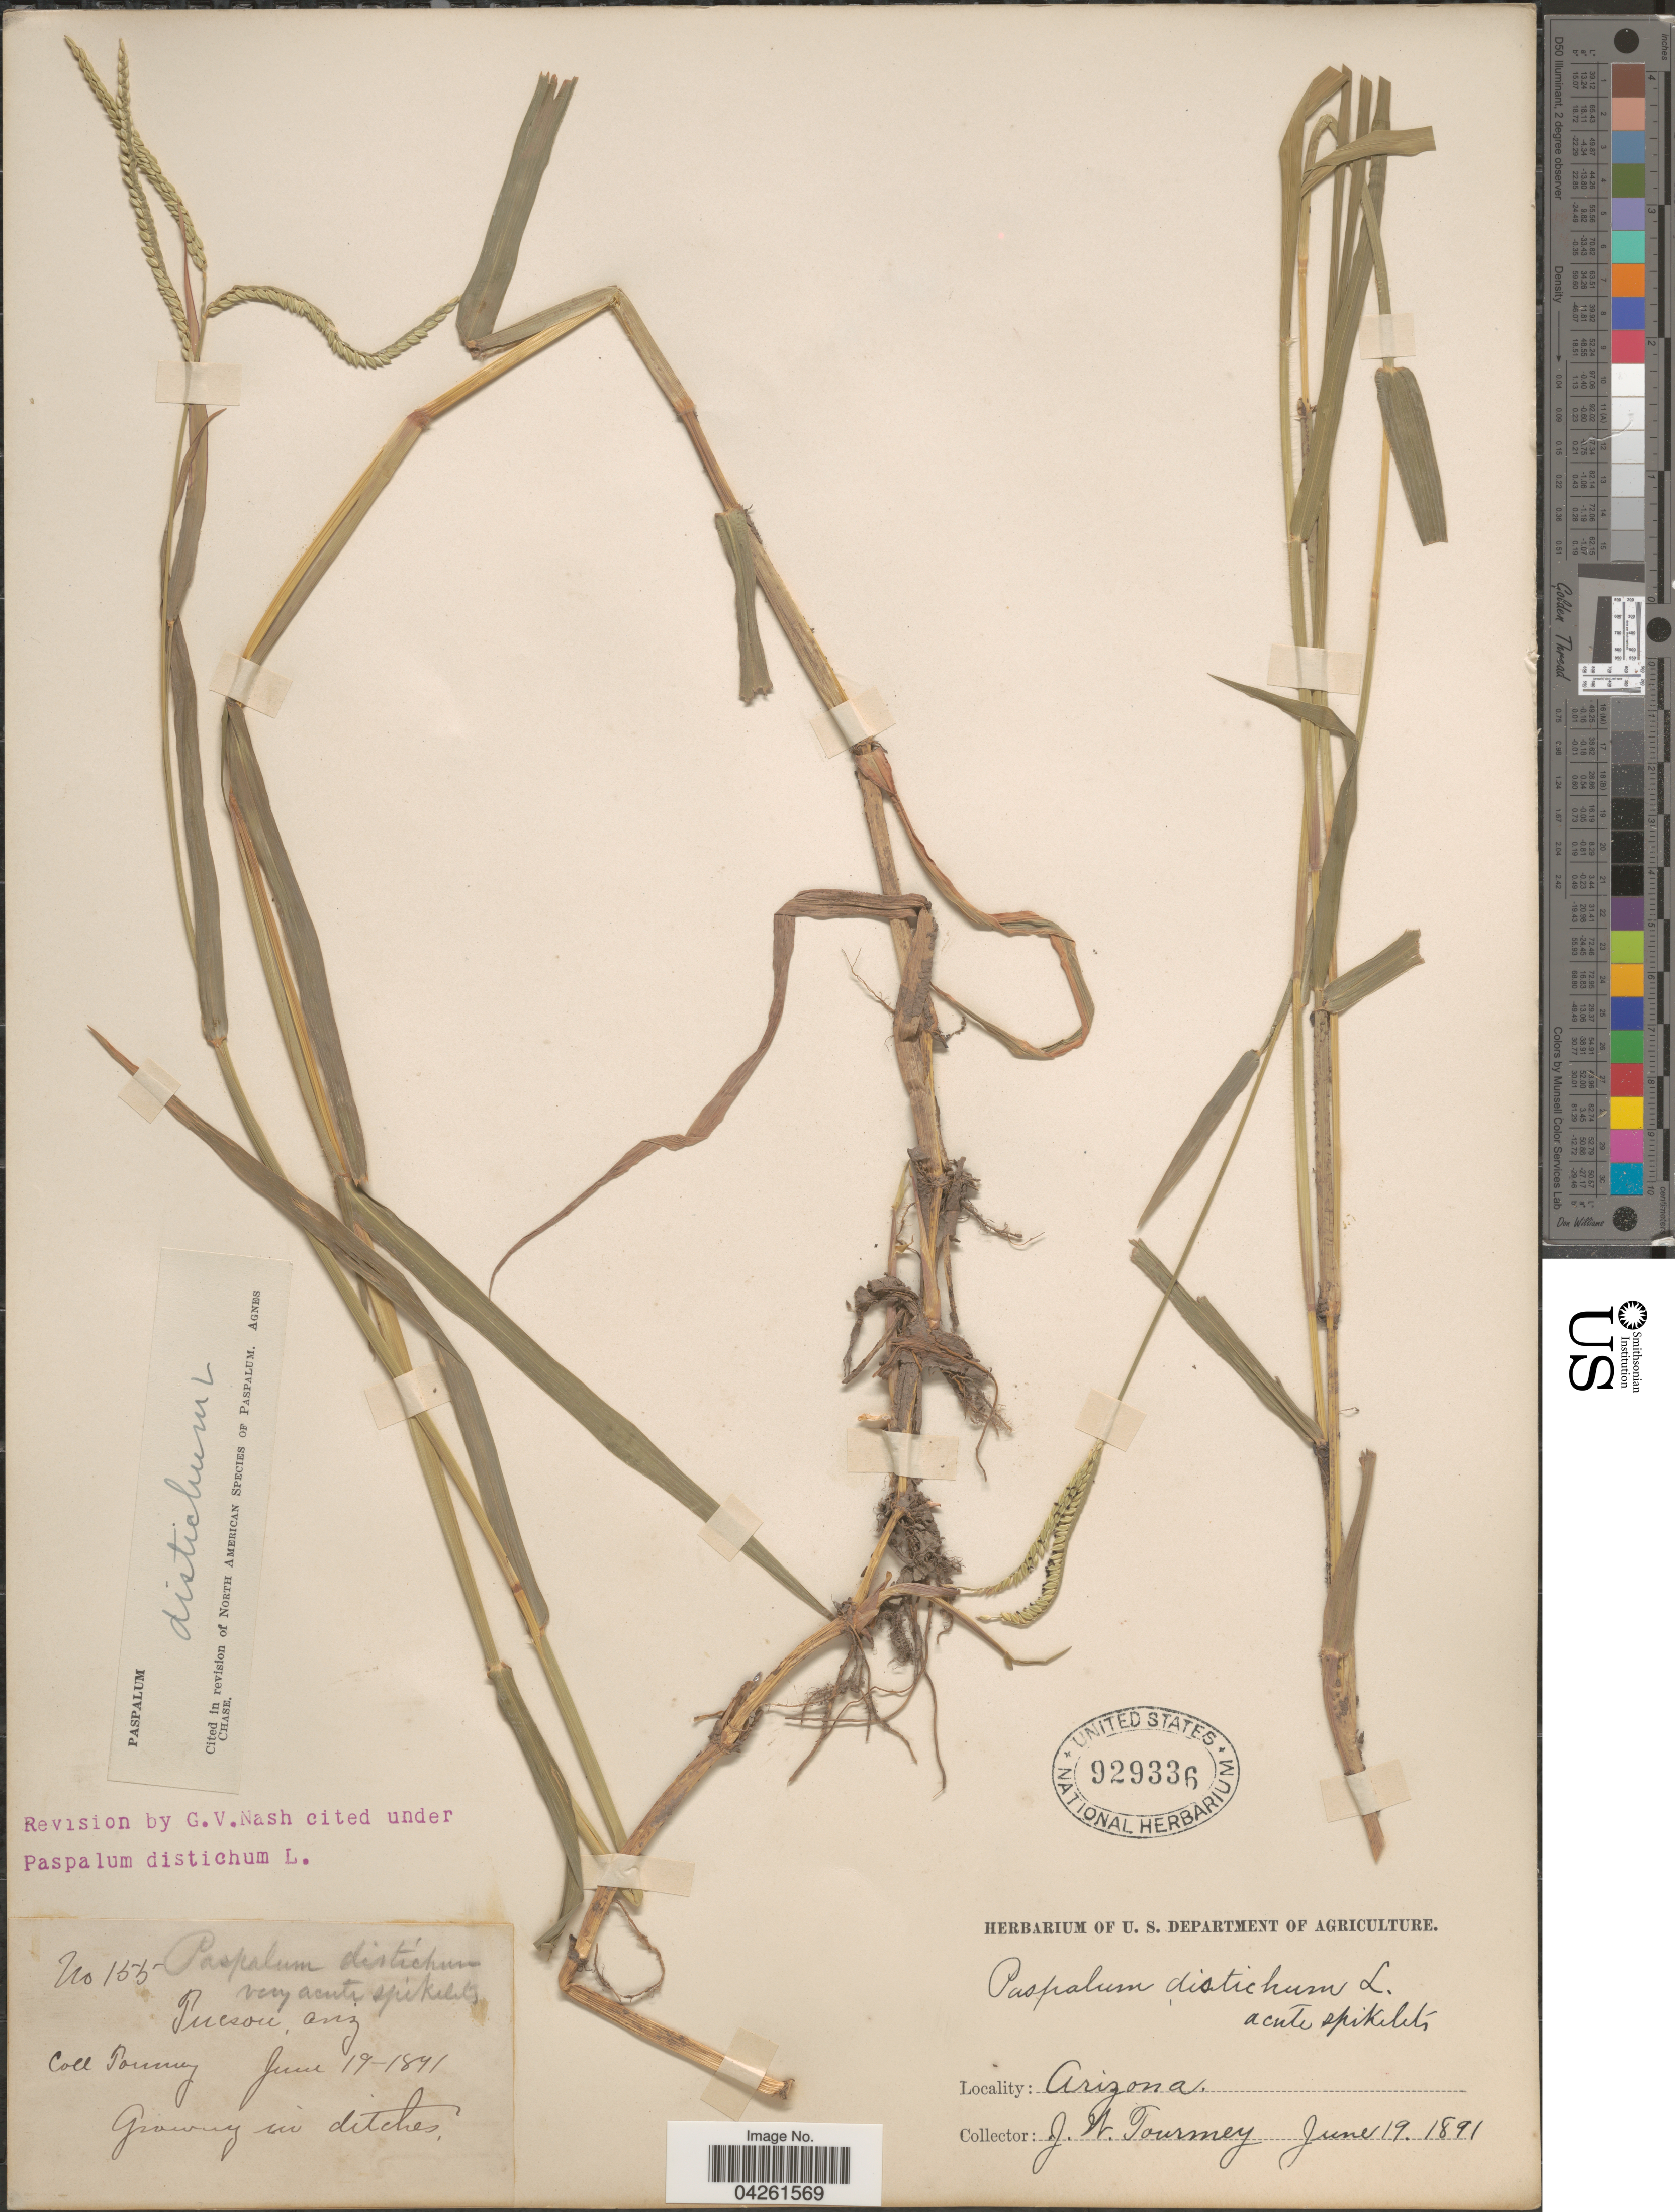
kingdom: Plantae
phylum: Tracheophyta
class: Liliopsida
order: Poales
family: Poaceae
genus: Paspalum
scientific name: Paspalum distichum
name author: L.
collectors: J. W. Toumey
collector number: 155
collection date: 1891-06-19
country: United States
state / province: Arizona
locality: Tucson.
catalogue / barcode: US 929336